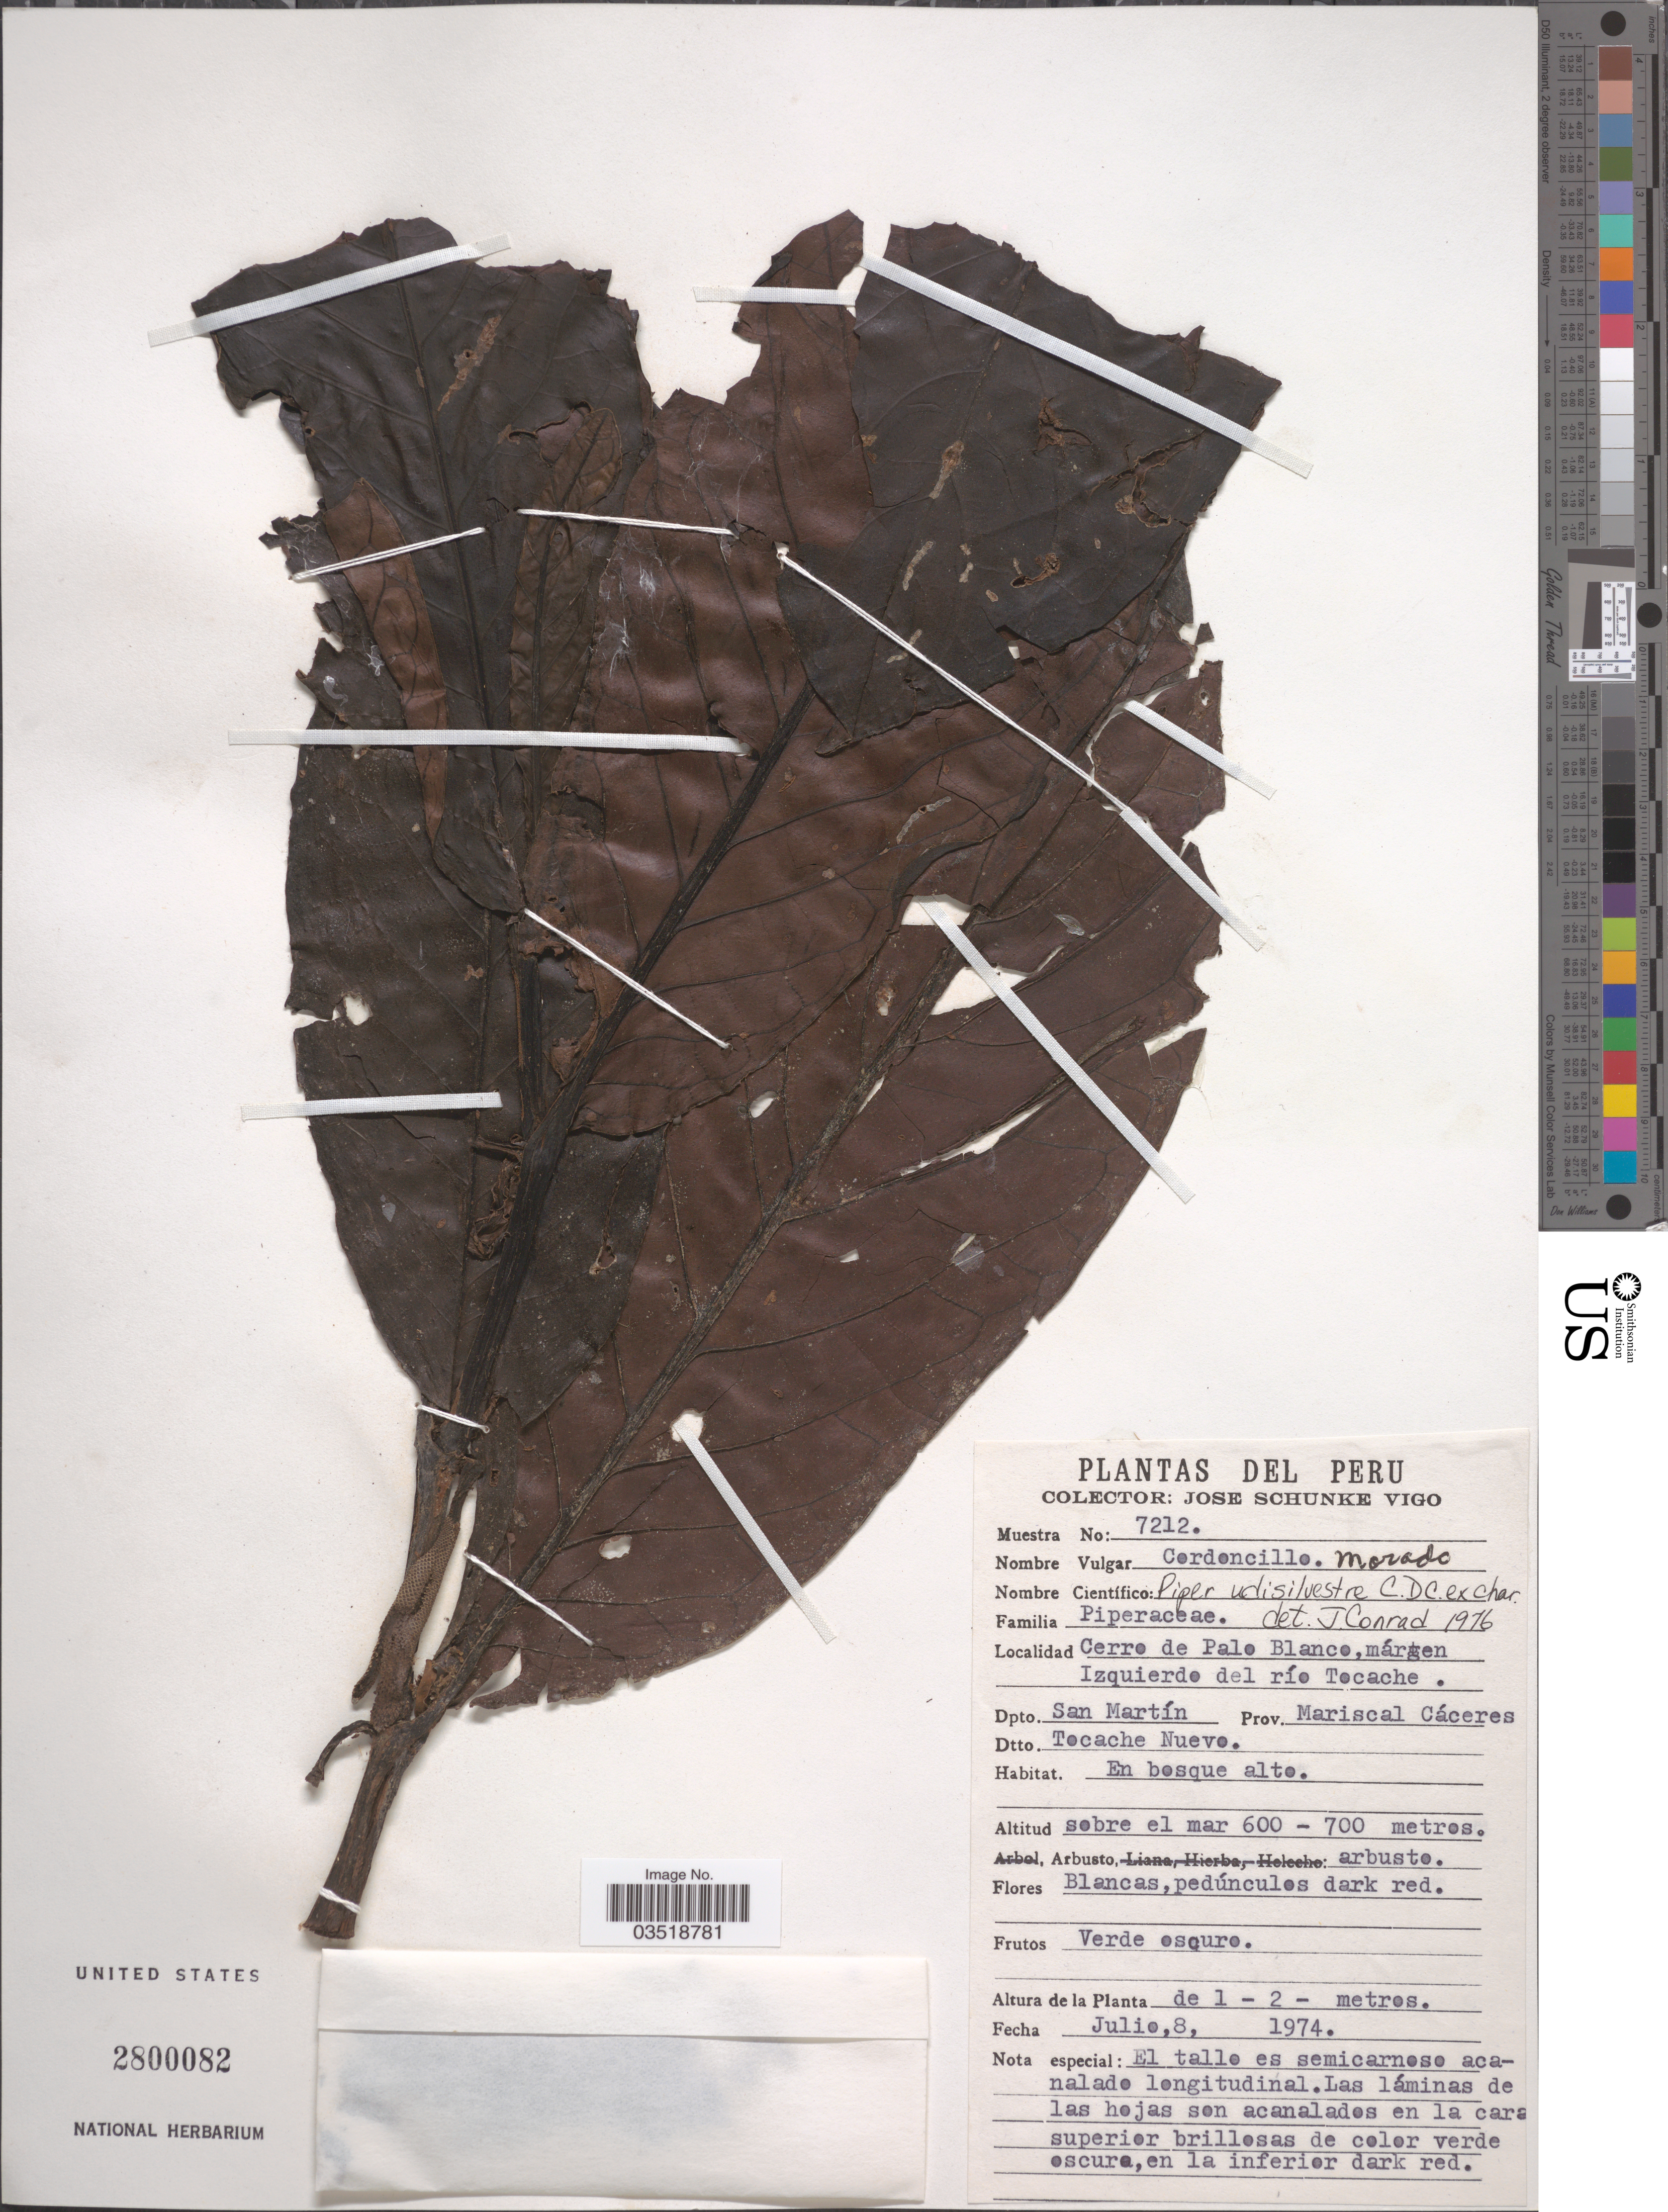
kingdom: Plantae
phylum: Tracheophyta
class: Magnoliopsida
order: Piperales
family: Piperaceae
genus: Piper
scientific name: Piper sp.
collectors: J. Schunke Vigo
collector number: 7212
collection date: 1974-07-08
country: Peru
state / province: San Martín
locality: Cerro de Palo Blanco, márgen Izquierdo del río Tocache. Dpto. San Martín. Prov. Mariscal Cáceres. Dtto. Tocache Nuevo.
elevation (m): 600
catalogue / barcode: US 2800082